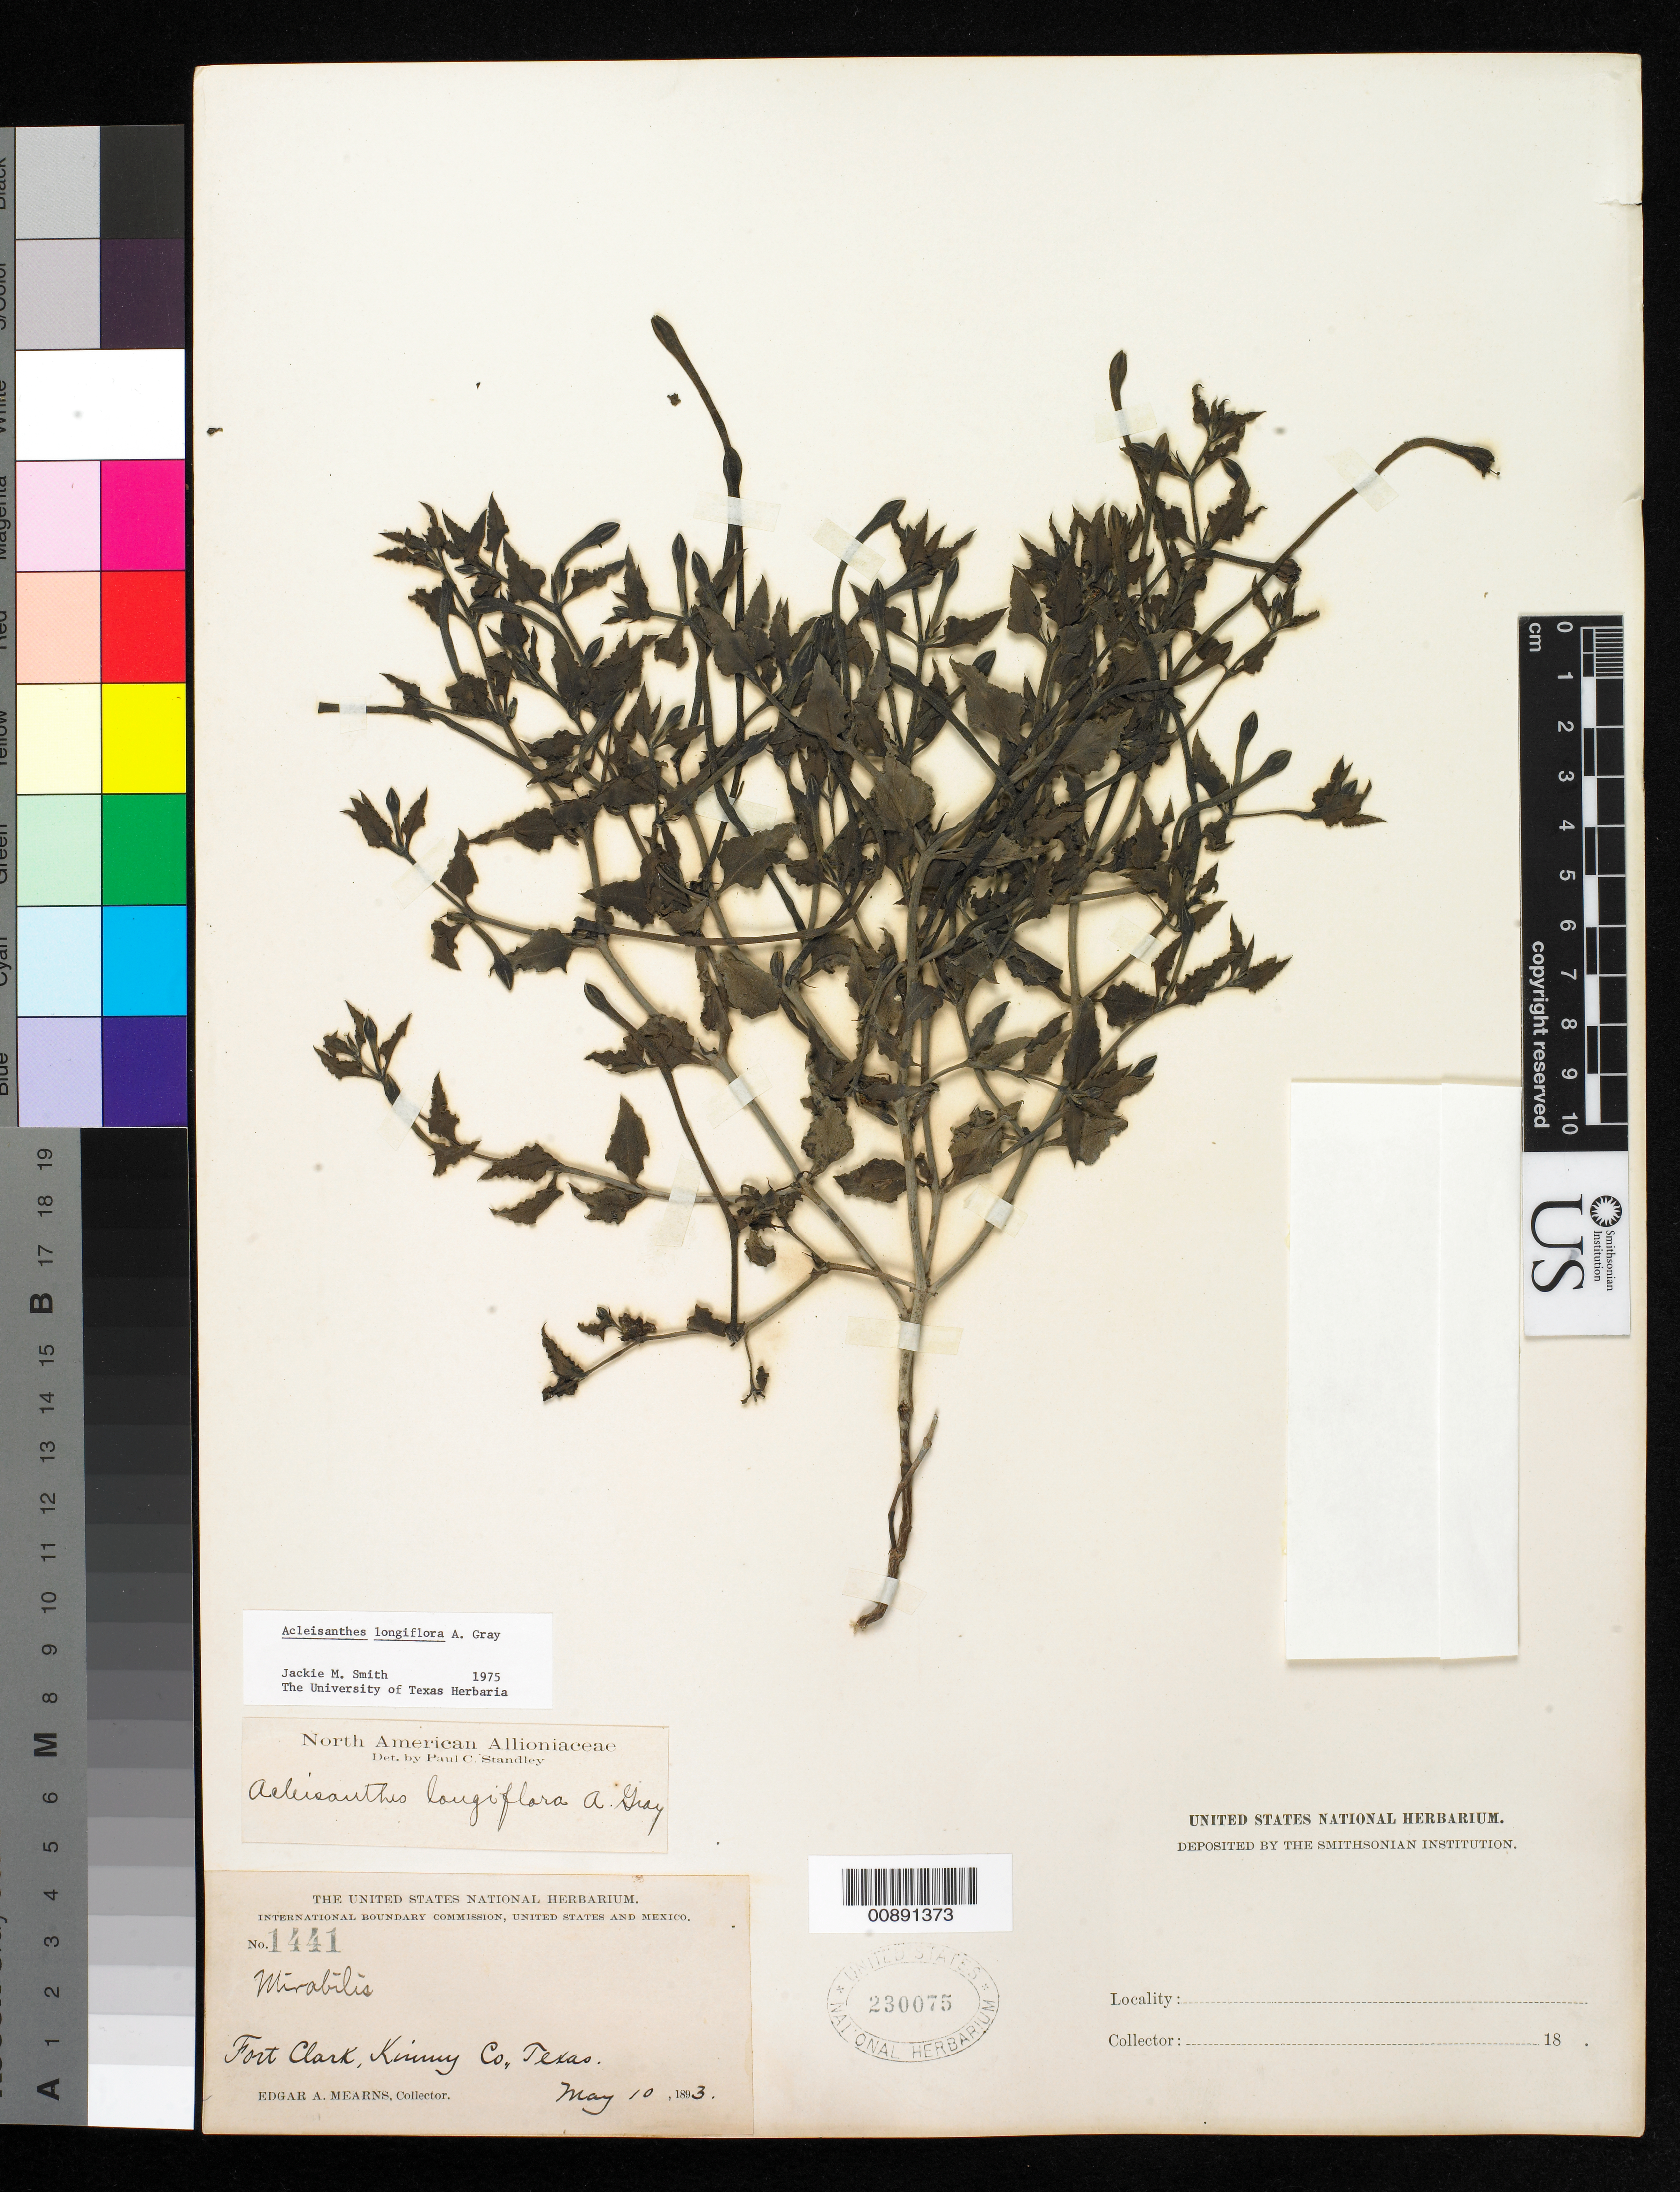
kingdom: Plantae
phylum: Tracheophyta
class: Magnoliopsida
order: Caryophyllales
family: Nyctaginaceae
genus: Acleisanthes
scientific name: Acleisanthes longiflora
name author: A. Gray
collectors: E. A. Mearns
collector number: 1441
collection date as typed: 10 May 1893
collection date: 1893-05-10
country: United States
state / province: Texas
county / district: Kinney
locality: Fort Clark, Kinney County, Texas.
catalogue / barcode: US 230075